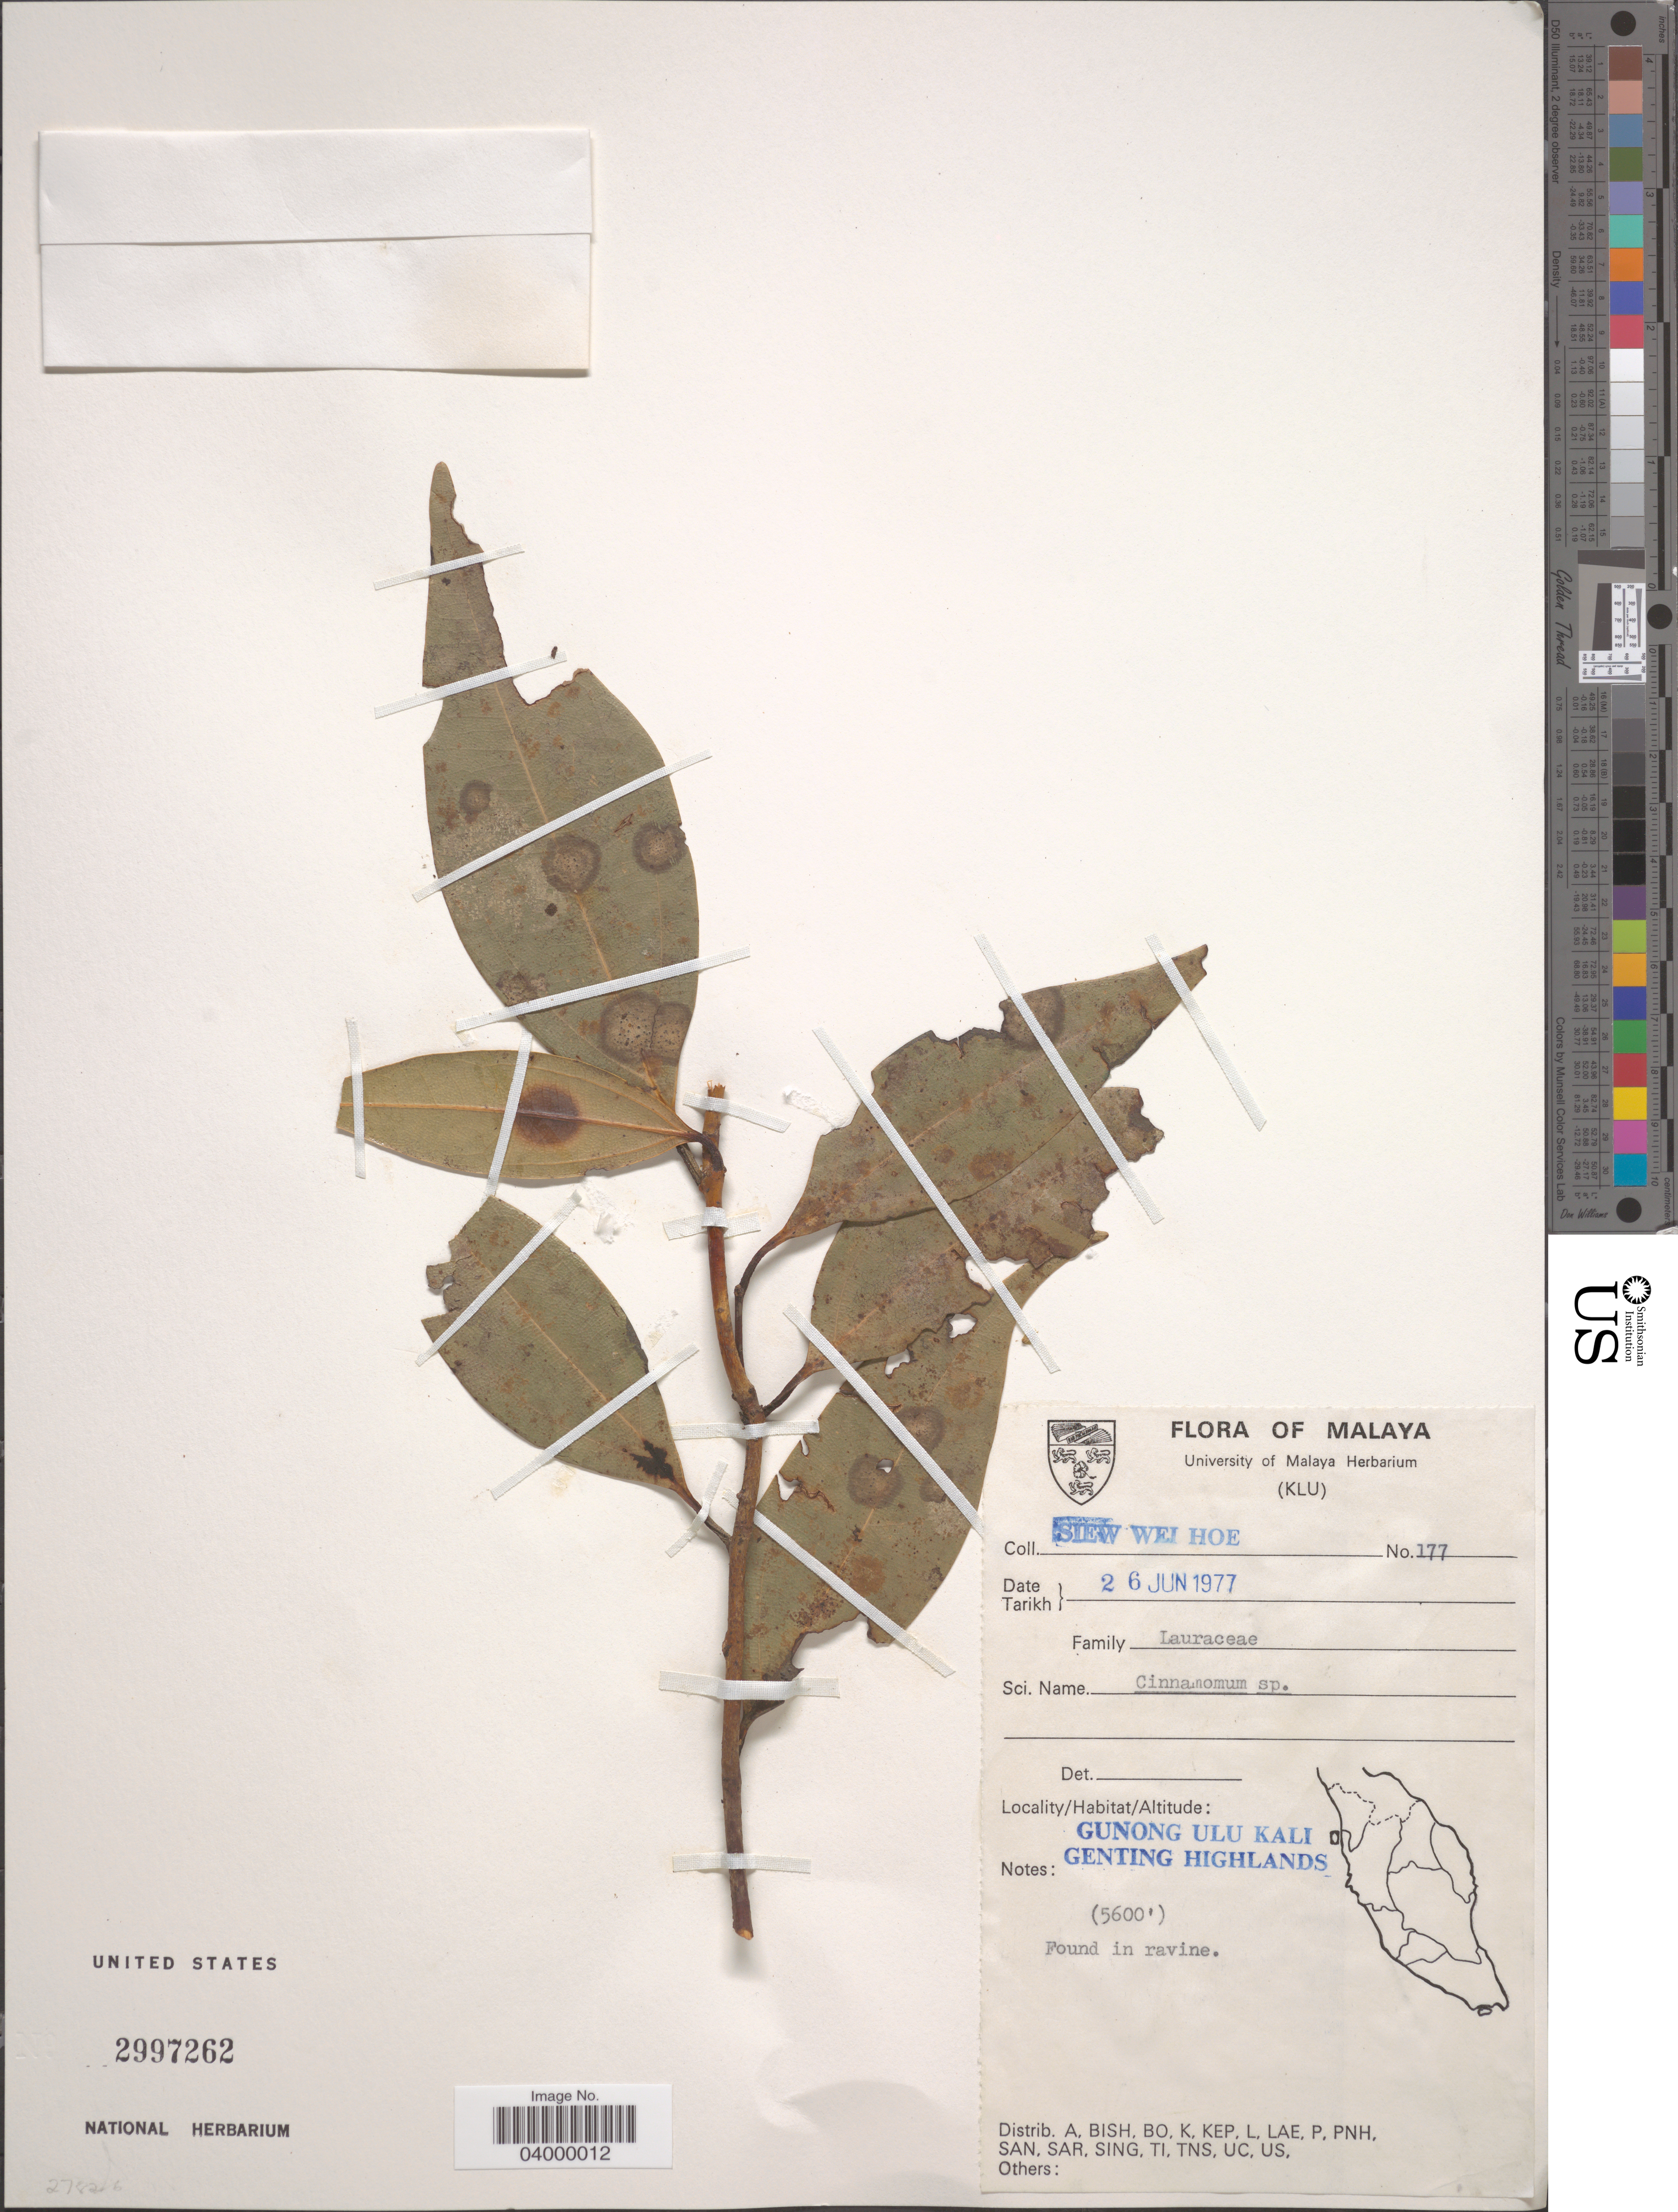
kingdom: Plantae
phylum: Tracheophyta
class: Magnoliopsida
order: Laurales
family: Lauraceae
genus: Cinnamomum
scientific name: Cinnamomum sp.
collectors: S. Hoe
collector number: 177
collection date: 1977-06-26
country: Malaysia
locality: Malaya. Gunong Ulu Kali. Genting Highlands.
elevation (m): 1707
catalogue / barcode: US 2997262